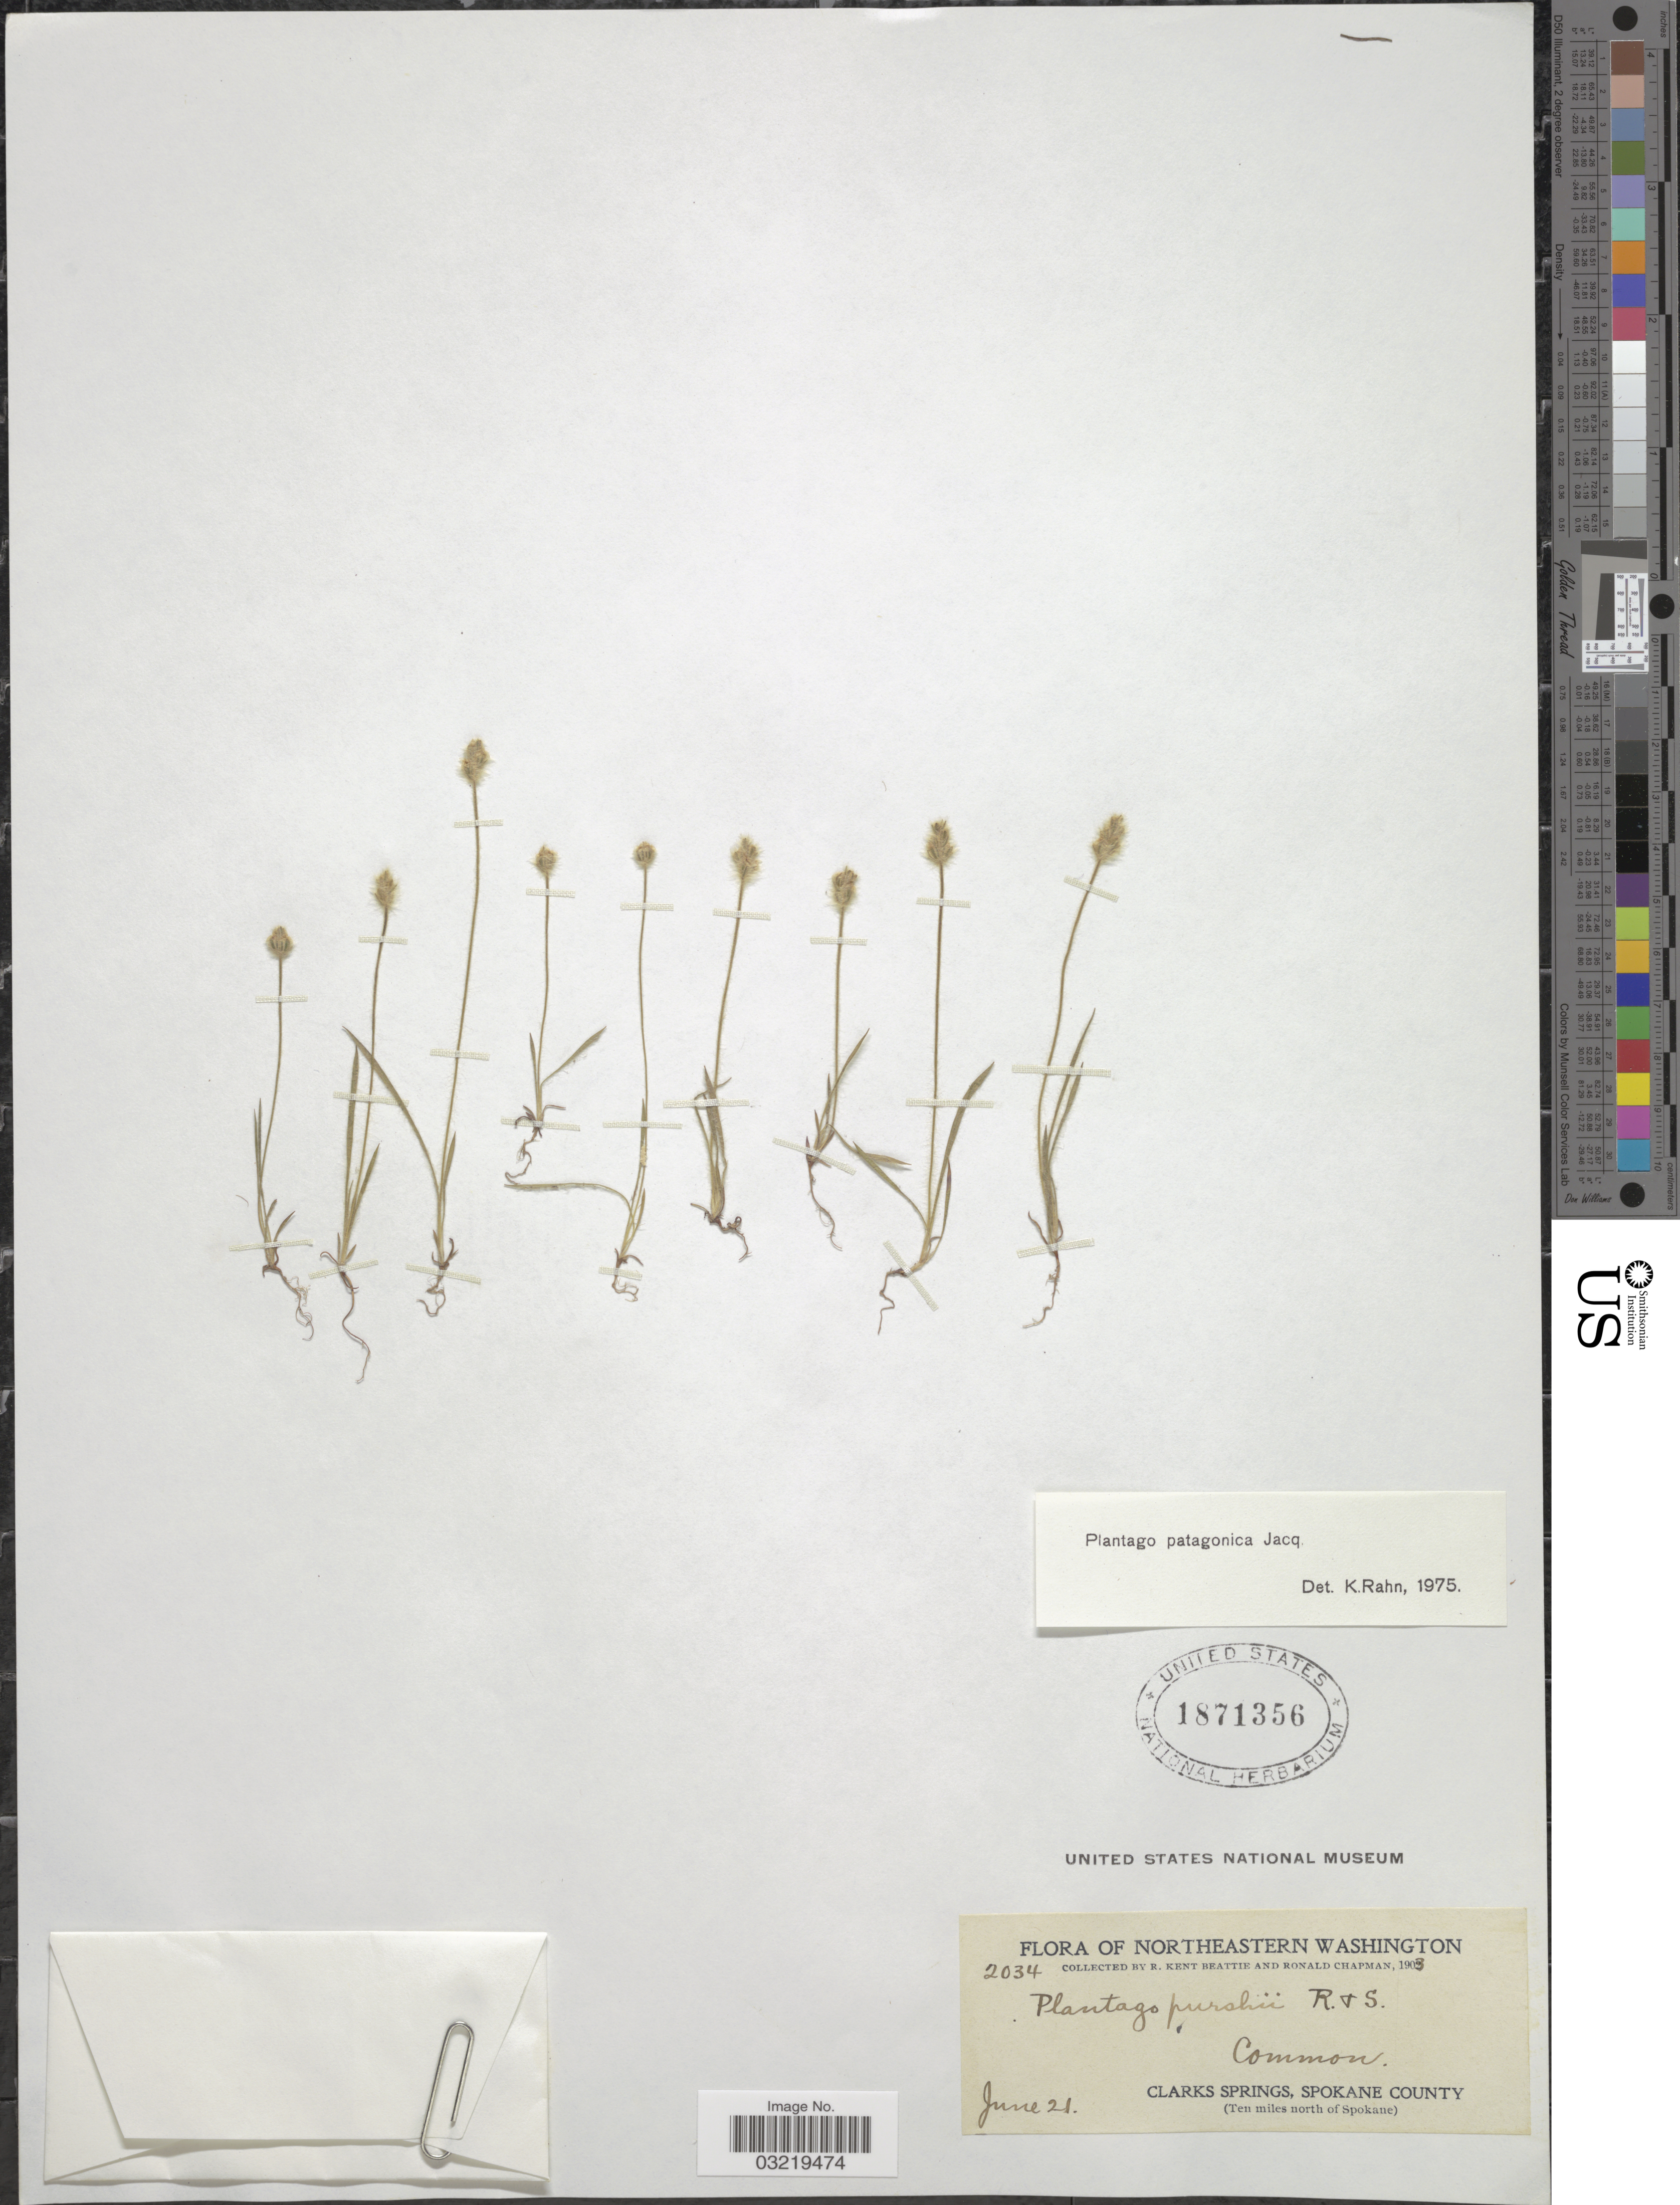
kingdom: Plantae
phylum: Tracheophyta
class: Magnoliopsida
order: Lamiales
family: Plantaginaceae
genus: Plantago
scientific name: Plantago patagonica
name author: Jacq.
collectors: R. K. Beattie & R. Chapman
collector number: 2034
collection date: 1903-06-21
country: United States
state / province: Washington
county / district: Spokane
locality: Northeastern Washington. Clarks Springs, Spokane County. (Ten miles north of Spokane).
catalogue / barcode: US 1871356